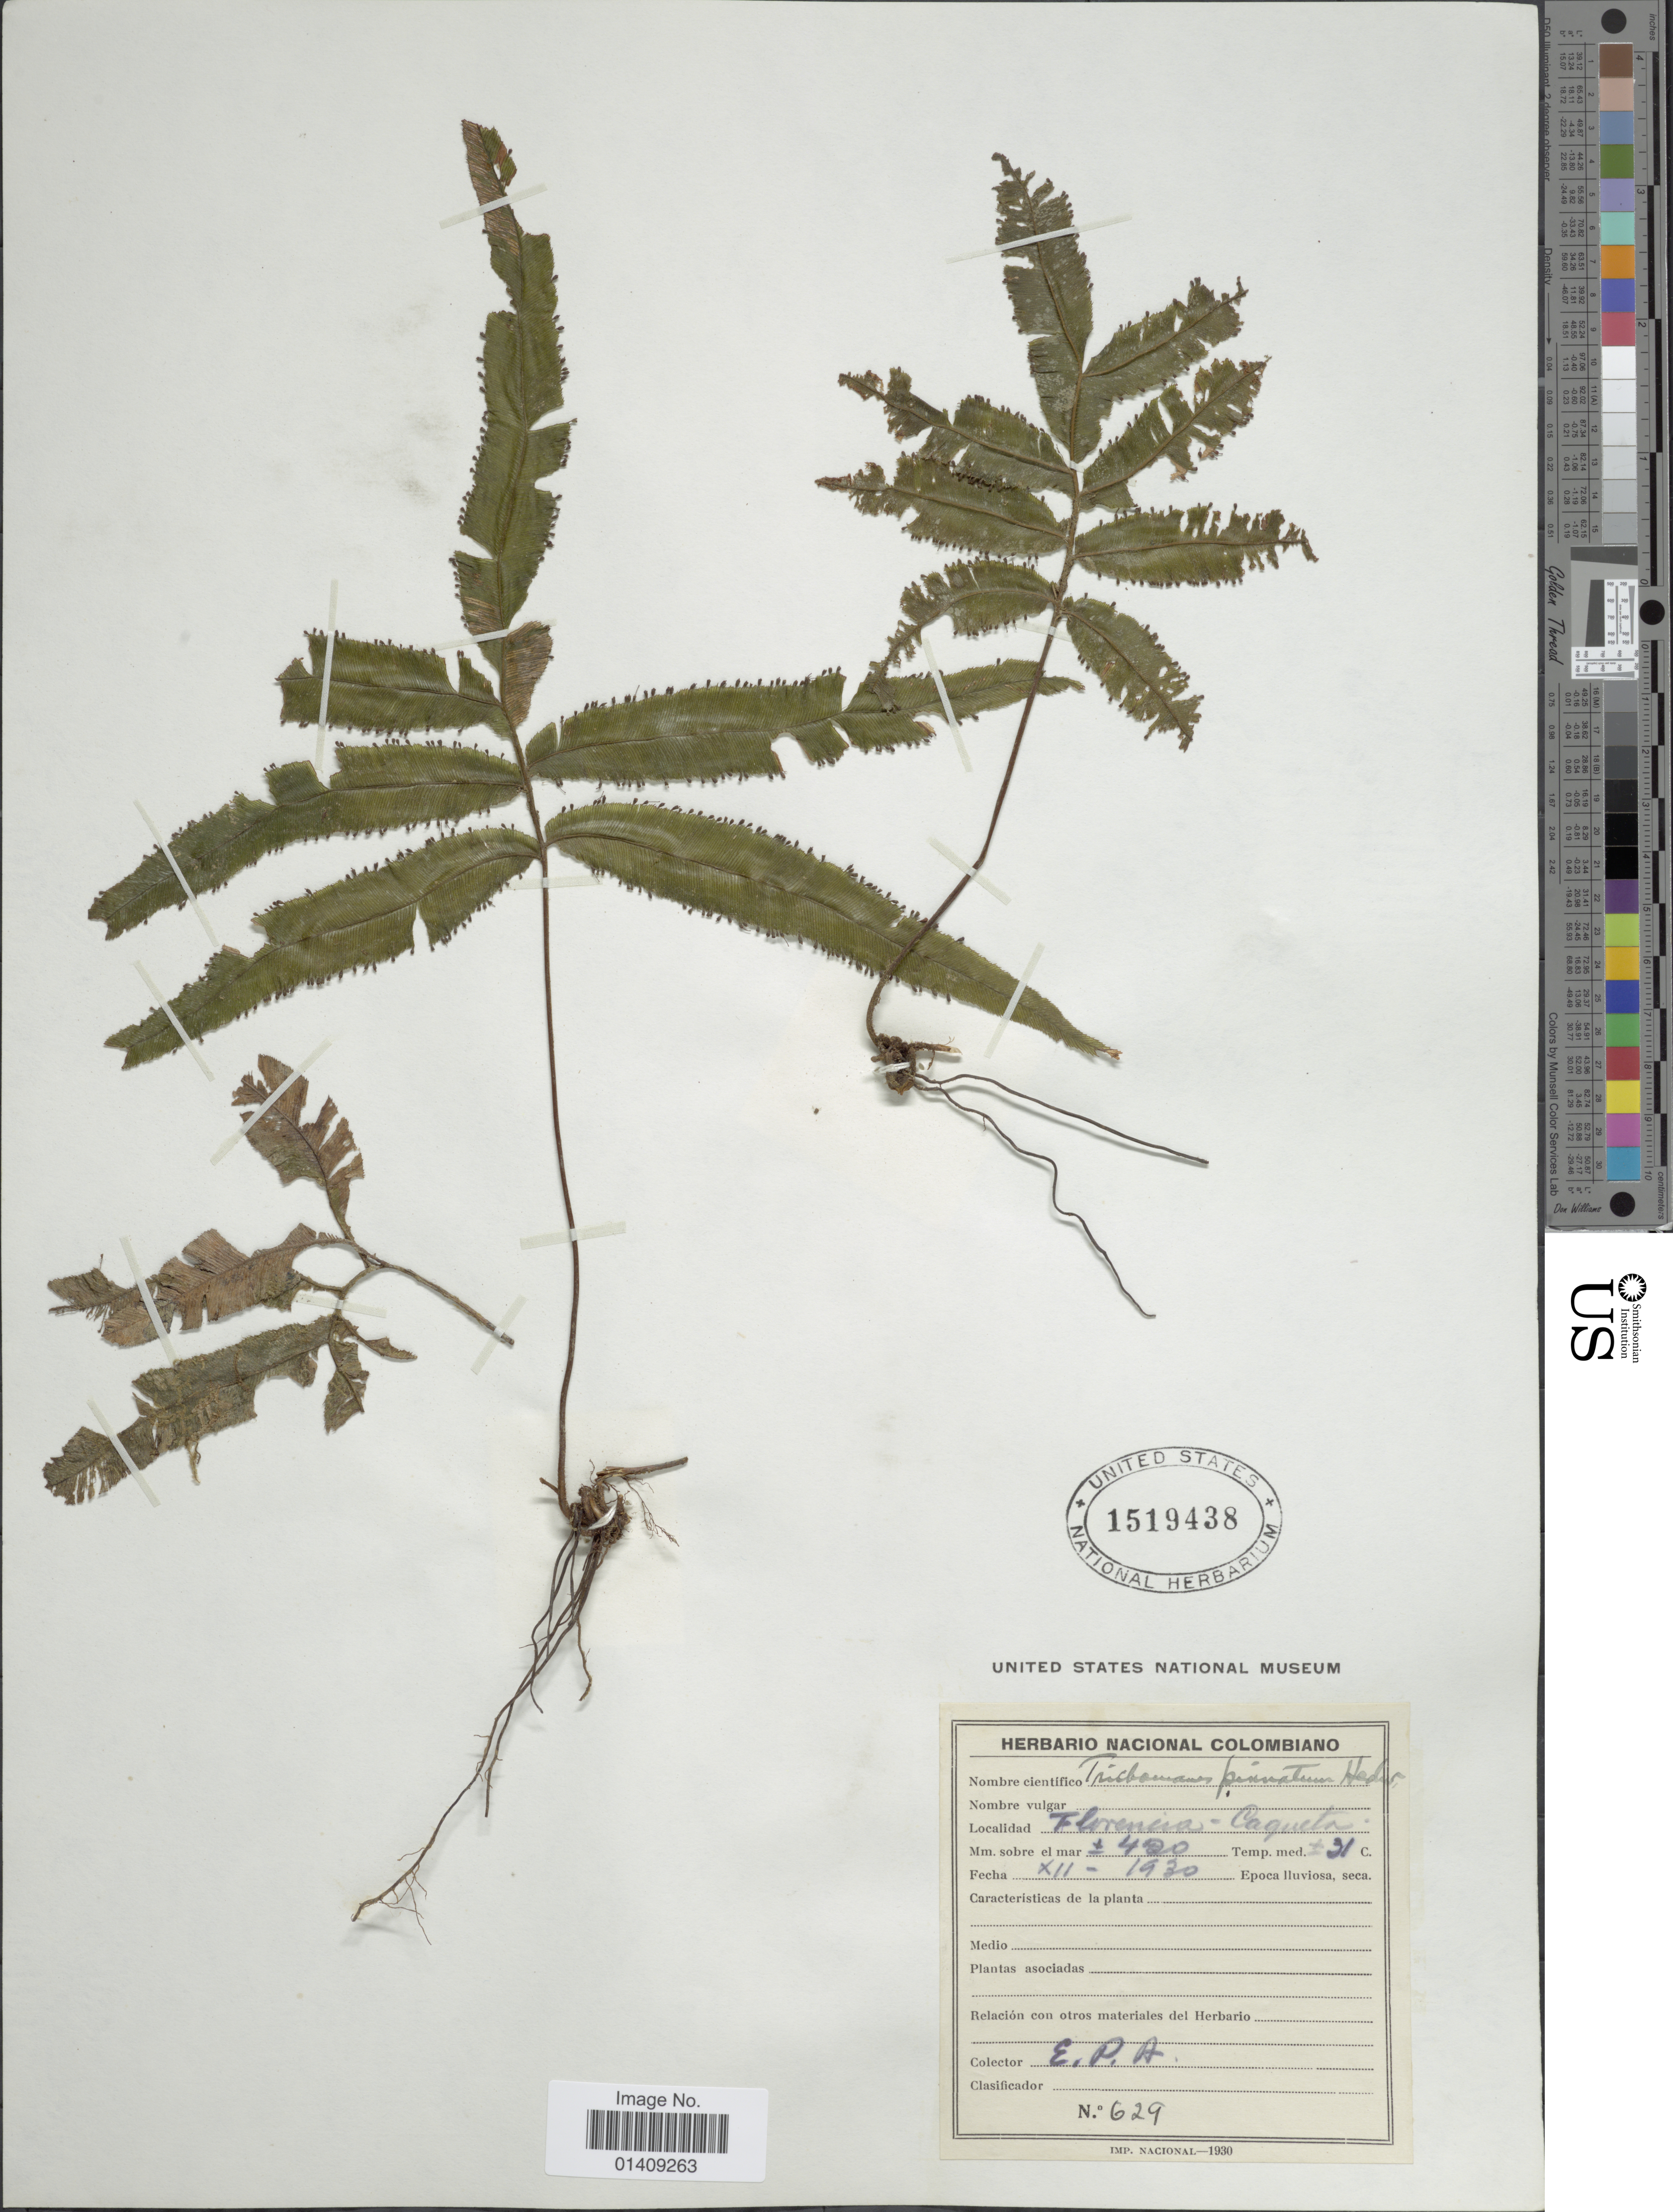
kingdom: Plantae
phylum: Tracheophyta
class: Polypodiopsida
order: Hymenophyllales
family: Hymenophyllaceae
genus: Trichomanes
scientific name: Trichomanes pinnatum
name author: Hedw.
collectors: E. P. A.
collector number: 629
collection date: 1930-12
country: Colombia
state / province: Caquetá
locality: Florencia Caqueta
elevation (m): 420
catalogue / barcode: US 1519438